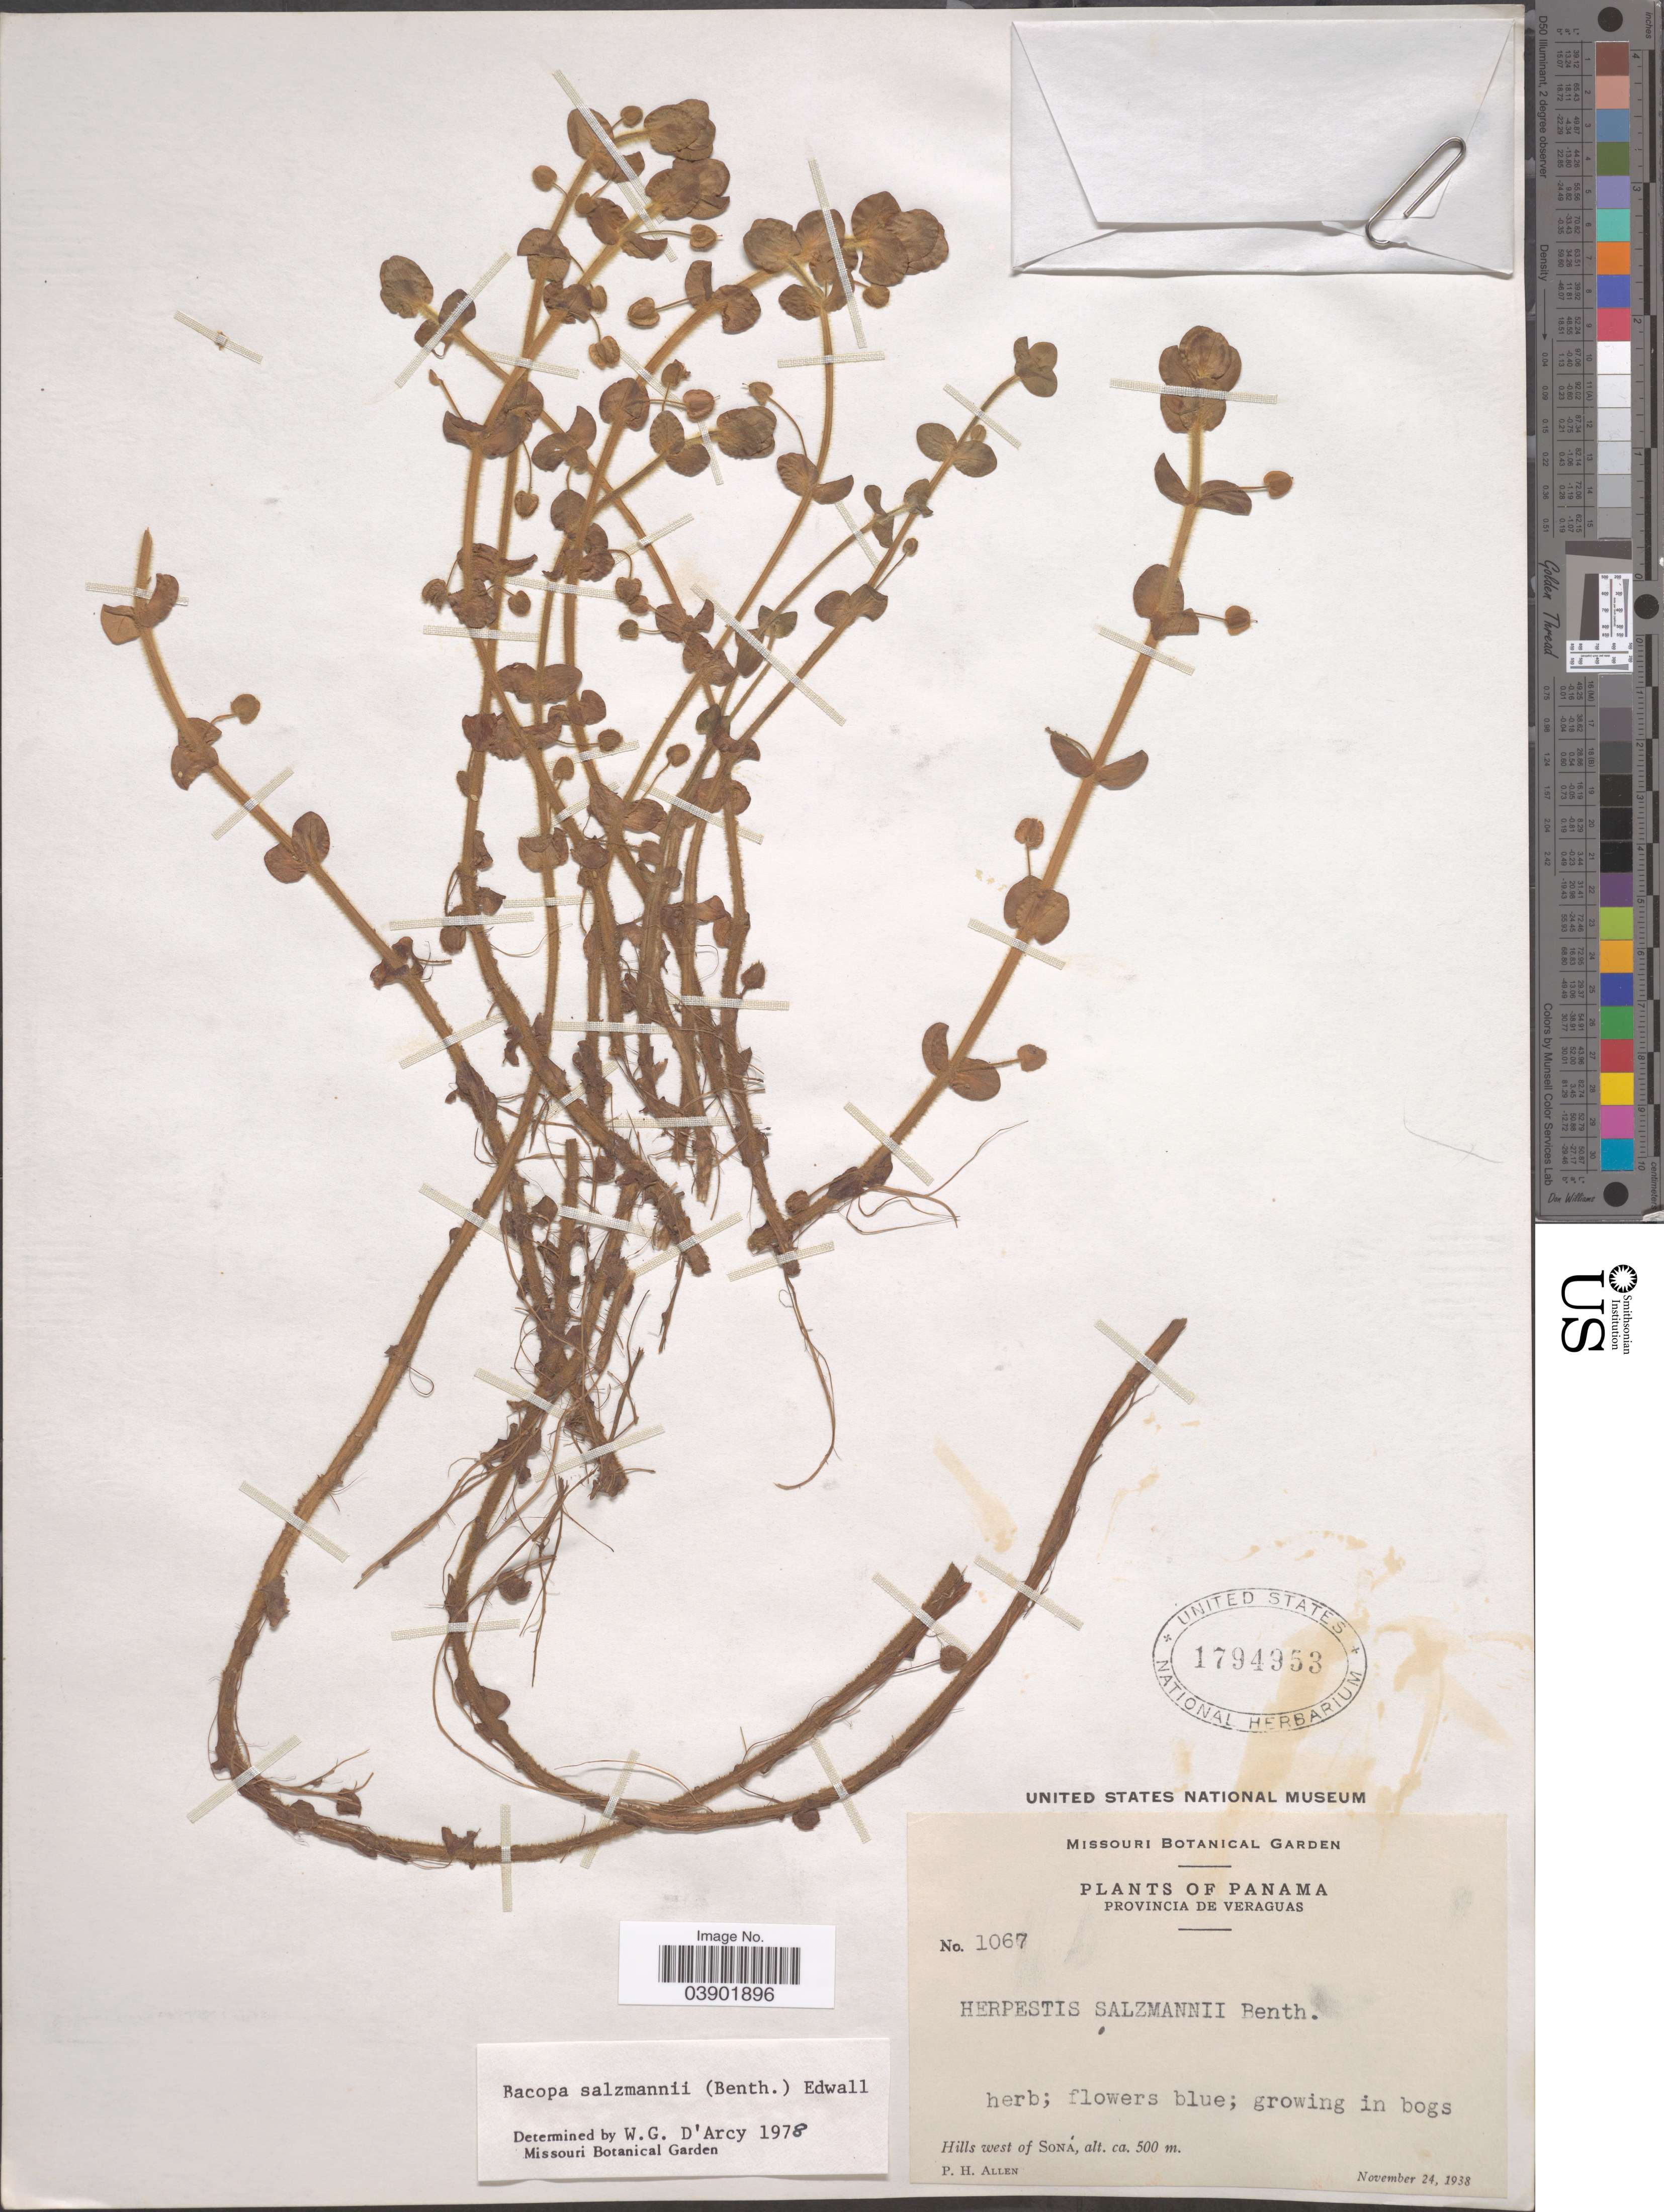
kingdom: Plantae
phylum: Tracheophyta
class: Magnoliopsida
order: Lamiales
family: Plantaginaceae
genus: Bacopa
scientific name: Bacopa salzmannii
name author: (Benth.) Wettst. ex Edwall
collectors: P. H. Allen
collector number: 1067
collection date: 1938-11-24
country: Panama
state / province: Veraguas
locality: Hills west of Sona.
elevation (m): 500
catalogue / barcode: US 1794953